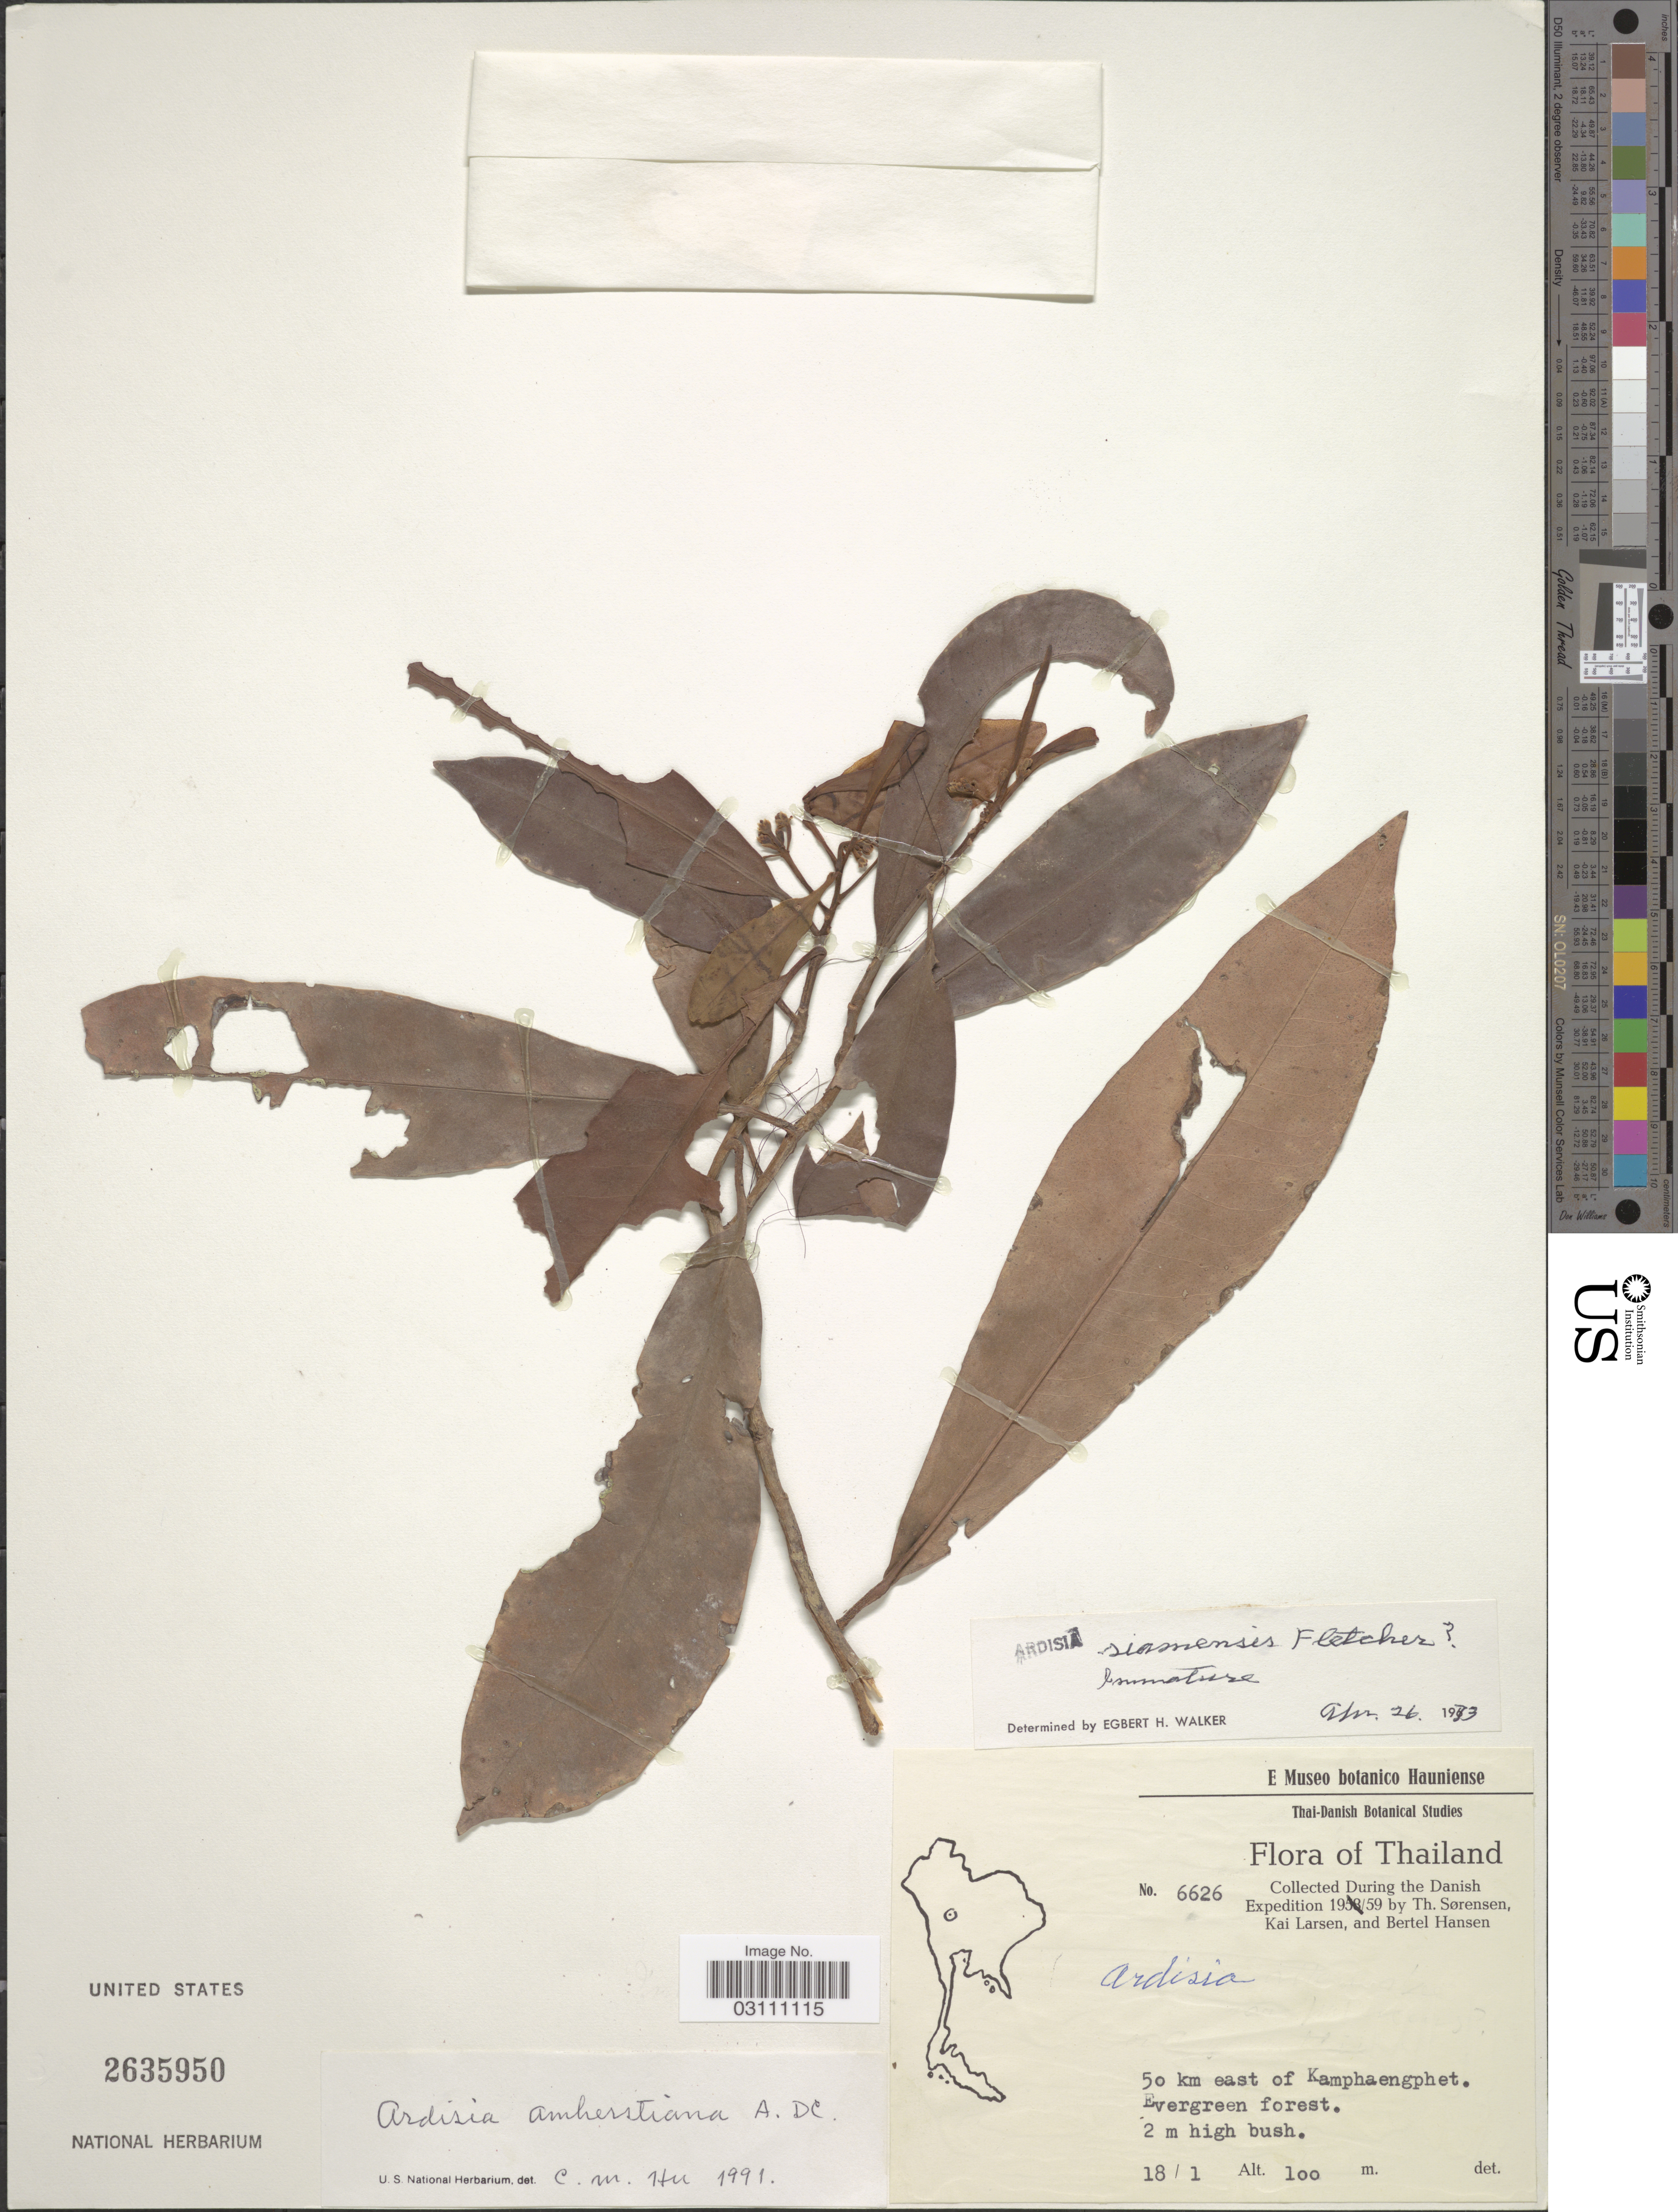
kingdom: Plantae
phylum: Tracheophyta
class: Magnoliopsida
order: Ericales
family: Primulaceae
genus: Ardisia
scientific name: Ardisia amherstiana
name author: A. DC.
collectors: T. Sorensen, K. Larsen & B. Hansen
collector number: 6626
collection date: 1959-01-18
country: Thailand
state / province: Kamphaeng Phet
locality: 50 km east of Kampaengphet.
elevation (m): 100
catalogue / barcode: US 2635950